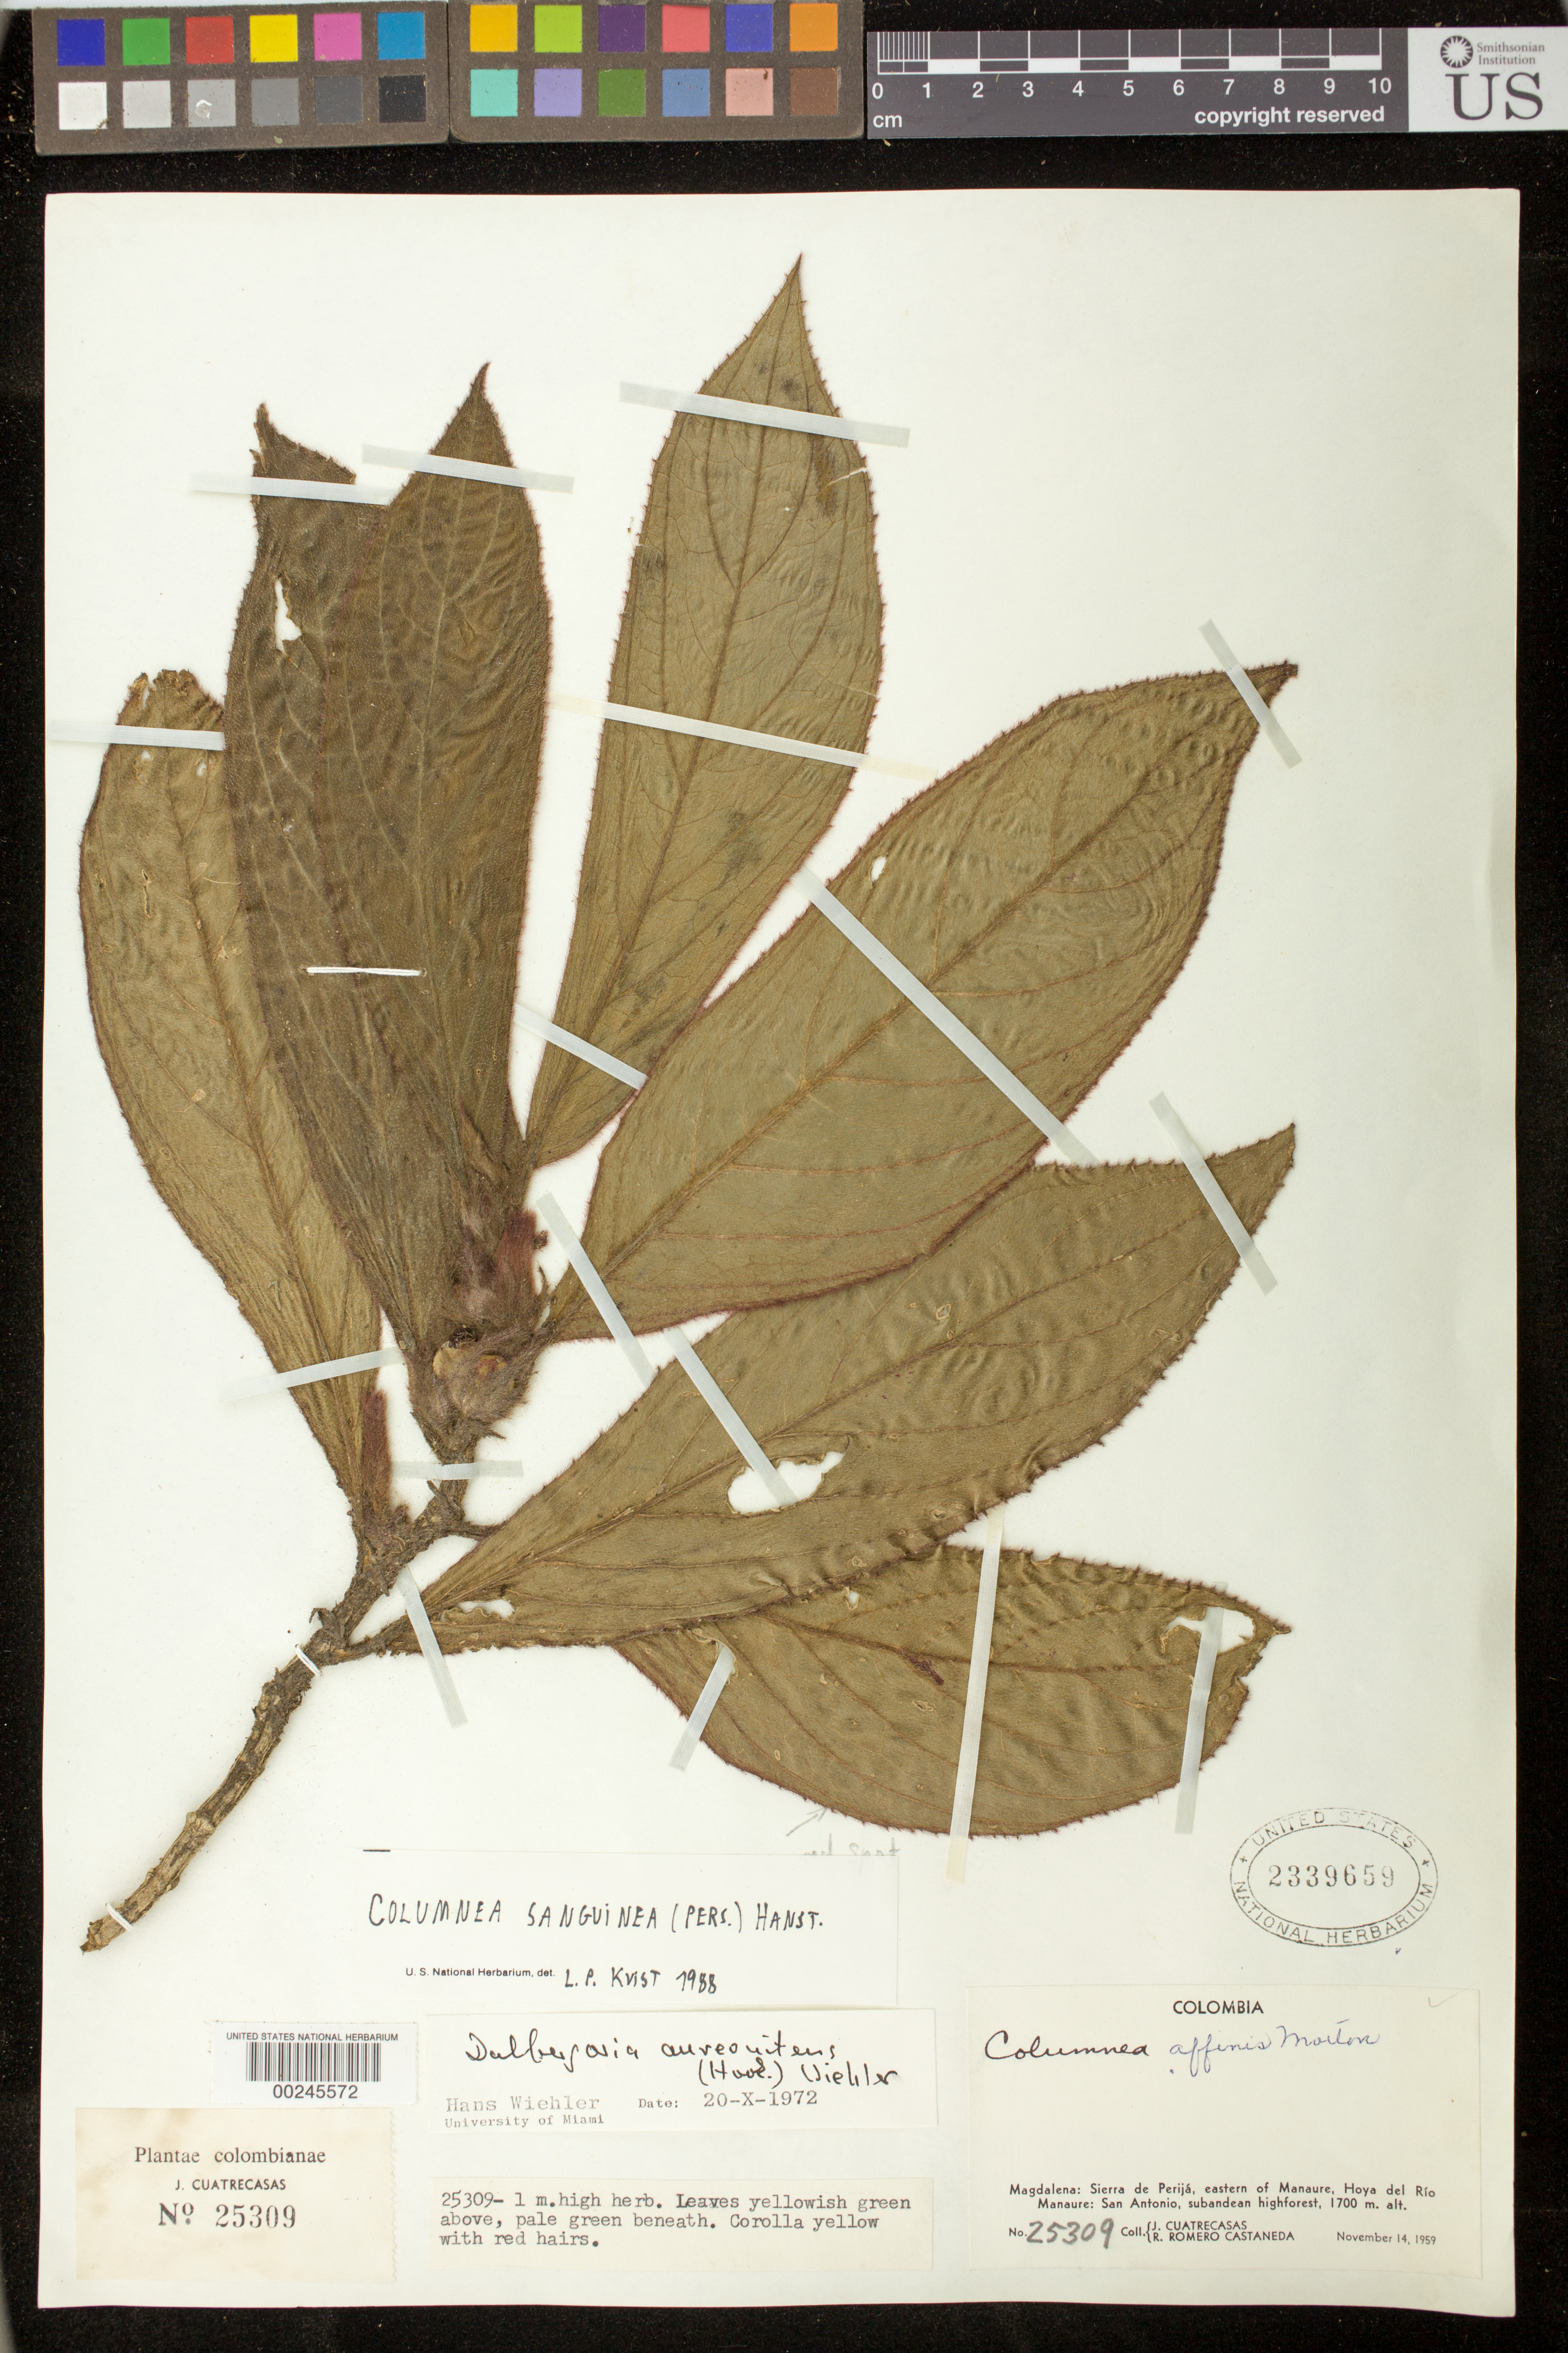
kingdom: Plantae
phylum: Tracheophyta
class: Magnoliopsida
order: Lamiales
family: Gesneriaceae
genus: Columnea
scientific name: Columnea sanguinea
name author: (Pers.) Hanst.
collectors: J. Cuatrecasas & R. Romero Castañeda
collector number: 25309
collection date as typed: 14 Nov 1959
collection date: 1959-11-14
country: Colombia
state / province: Magdalena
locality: Sierra de Perija, eastern of Manaure, valley of Rio Manaure, San Antonio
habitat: Subandean highforest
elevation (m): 1700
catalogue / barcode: US 2339659